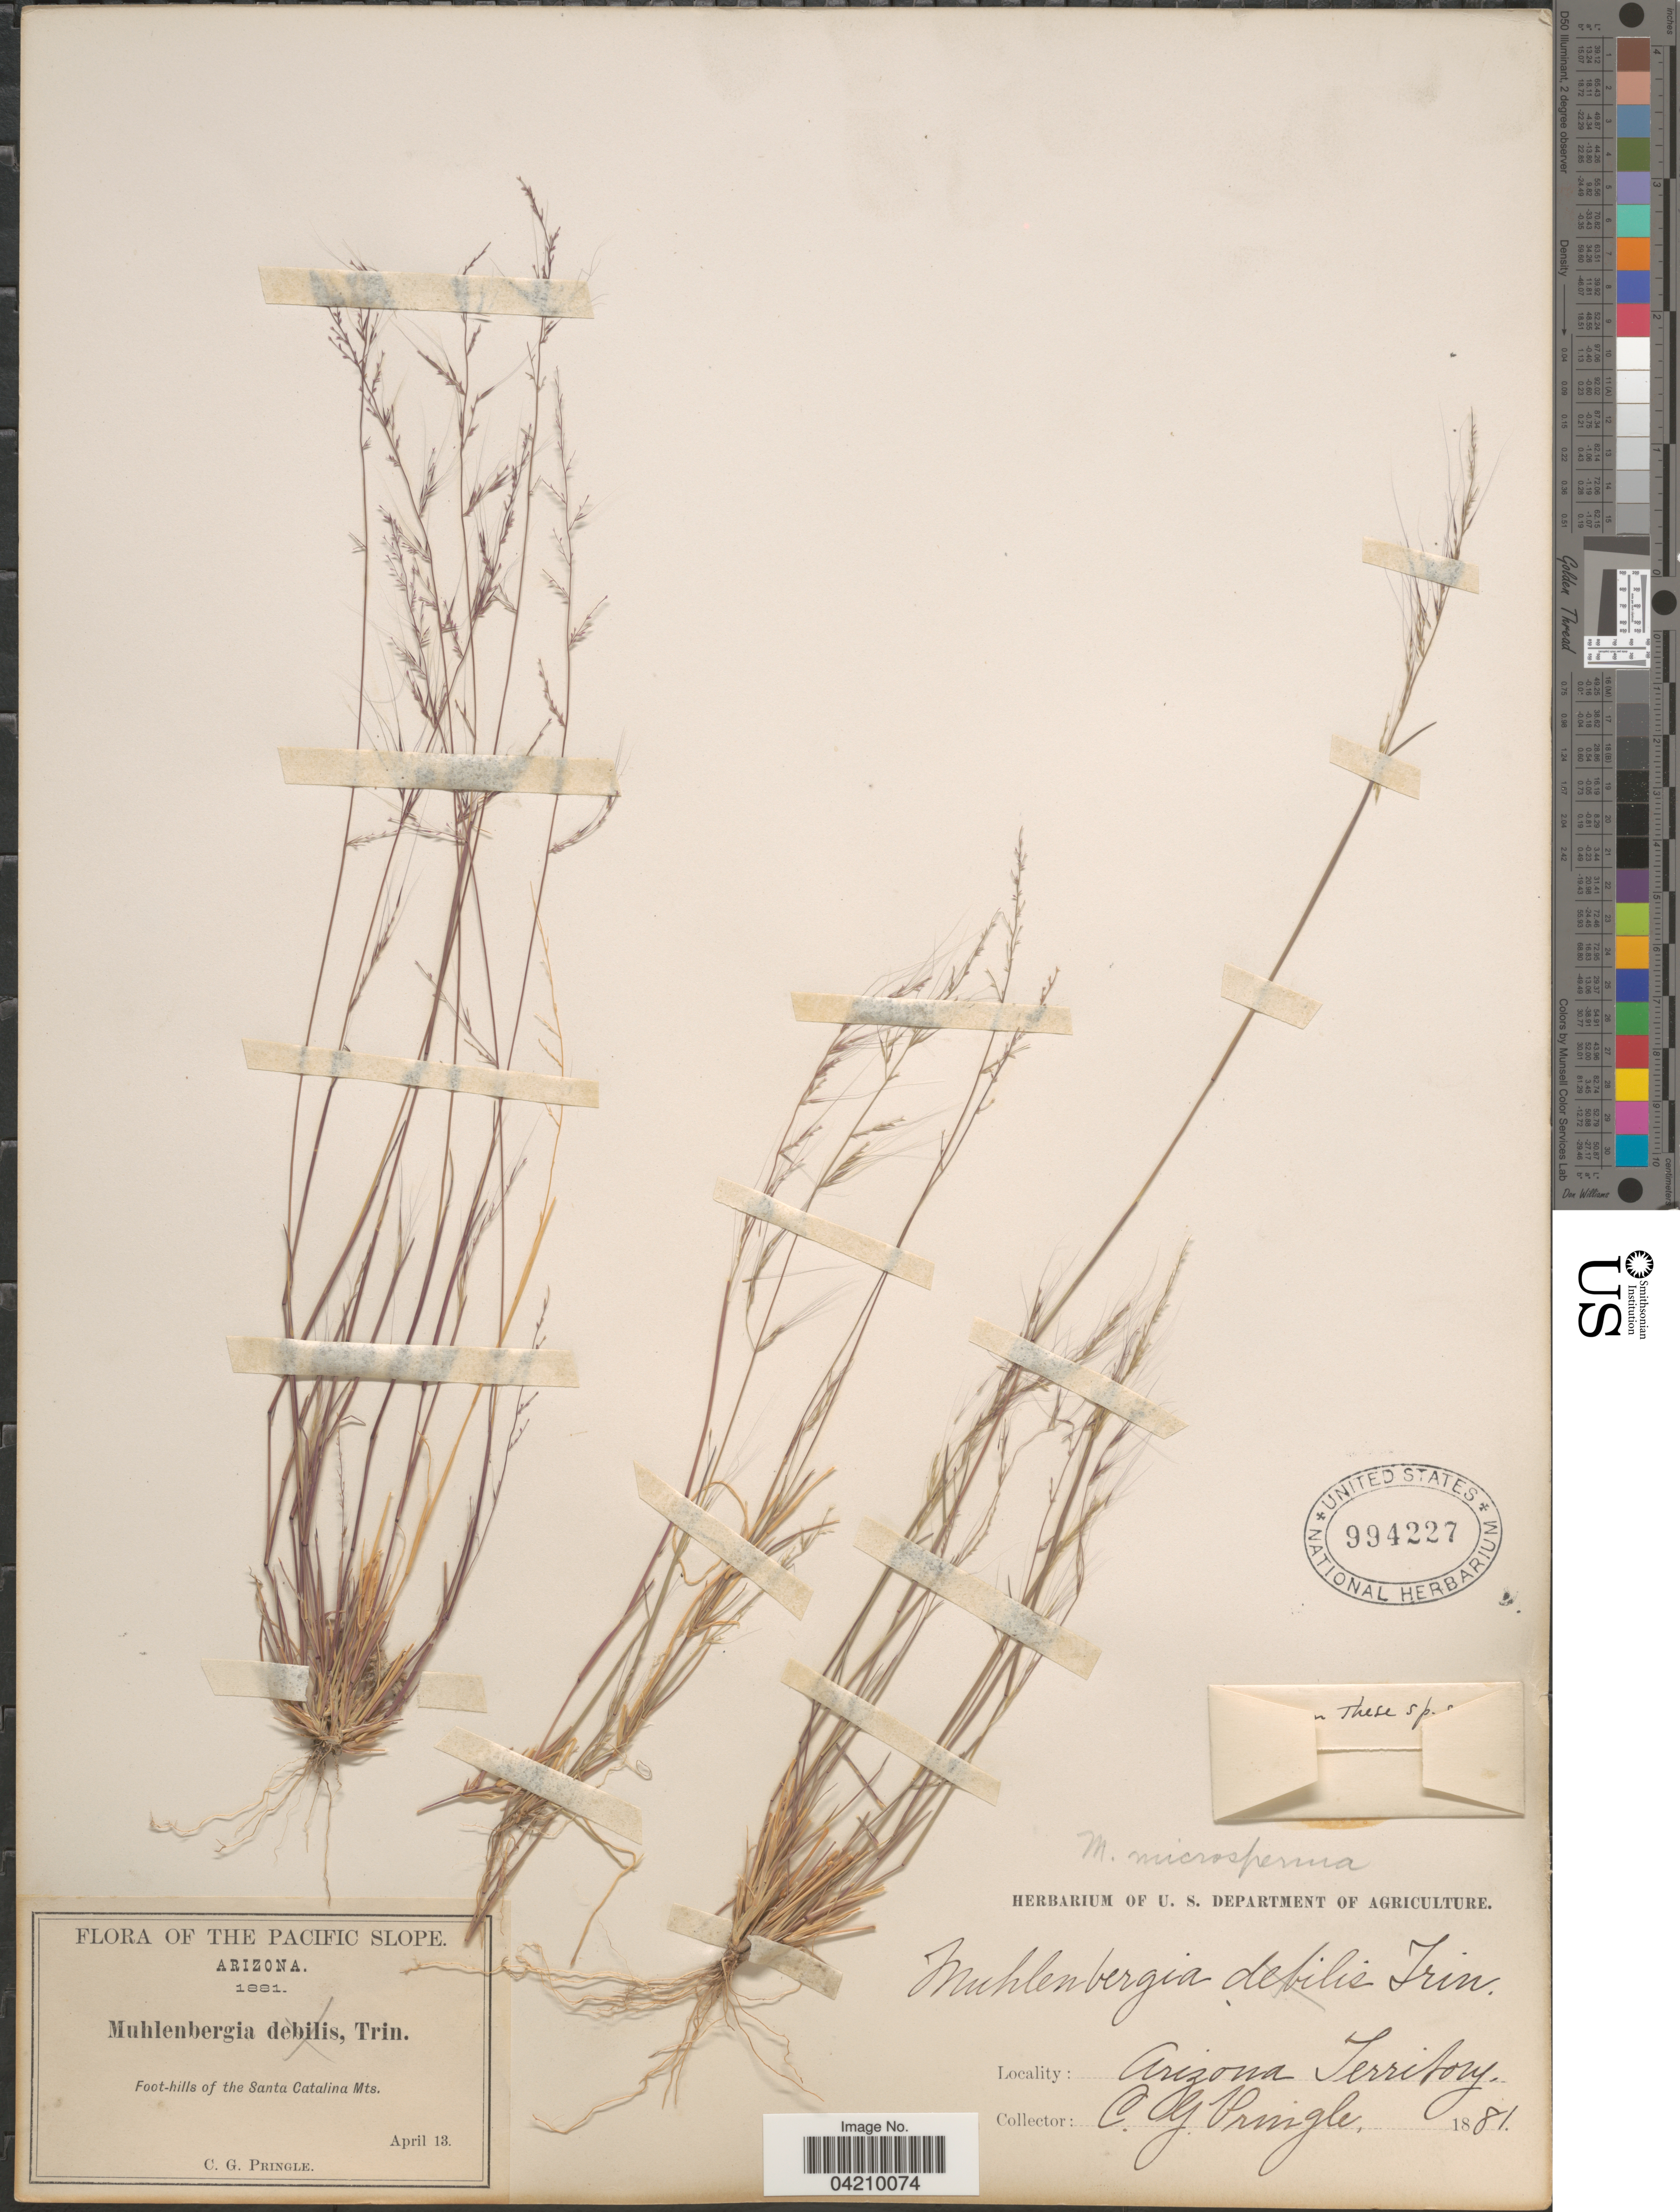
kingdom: Plantae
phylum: Tracheophyta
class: Liliopsida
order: Poales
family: Poaceae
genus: Muhlenbergia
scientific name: Muhlenbergia microsperma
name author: (DC.) Kunth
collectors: C. G. Pringle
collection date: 1881-04-13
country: United States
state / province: Arizona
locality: Pacific Slope. Foot-hills of the Santa Catalina Mts. Arizona Territory.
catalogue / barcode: US 994227